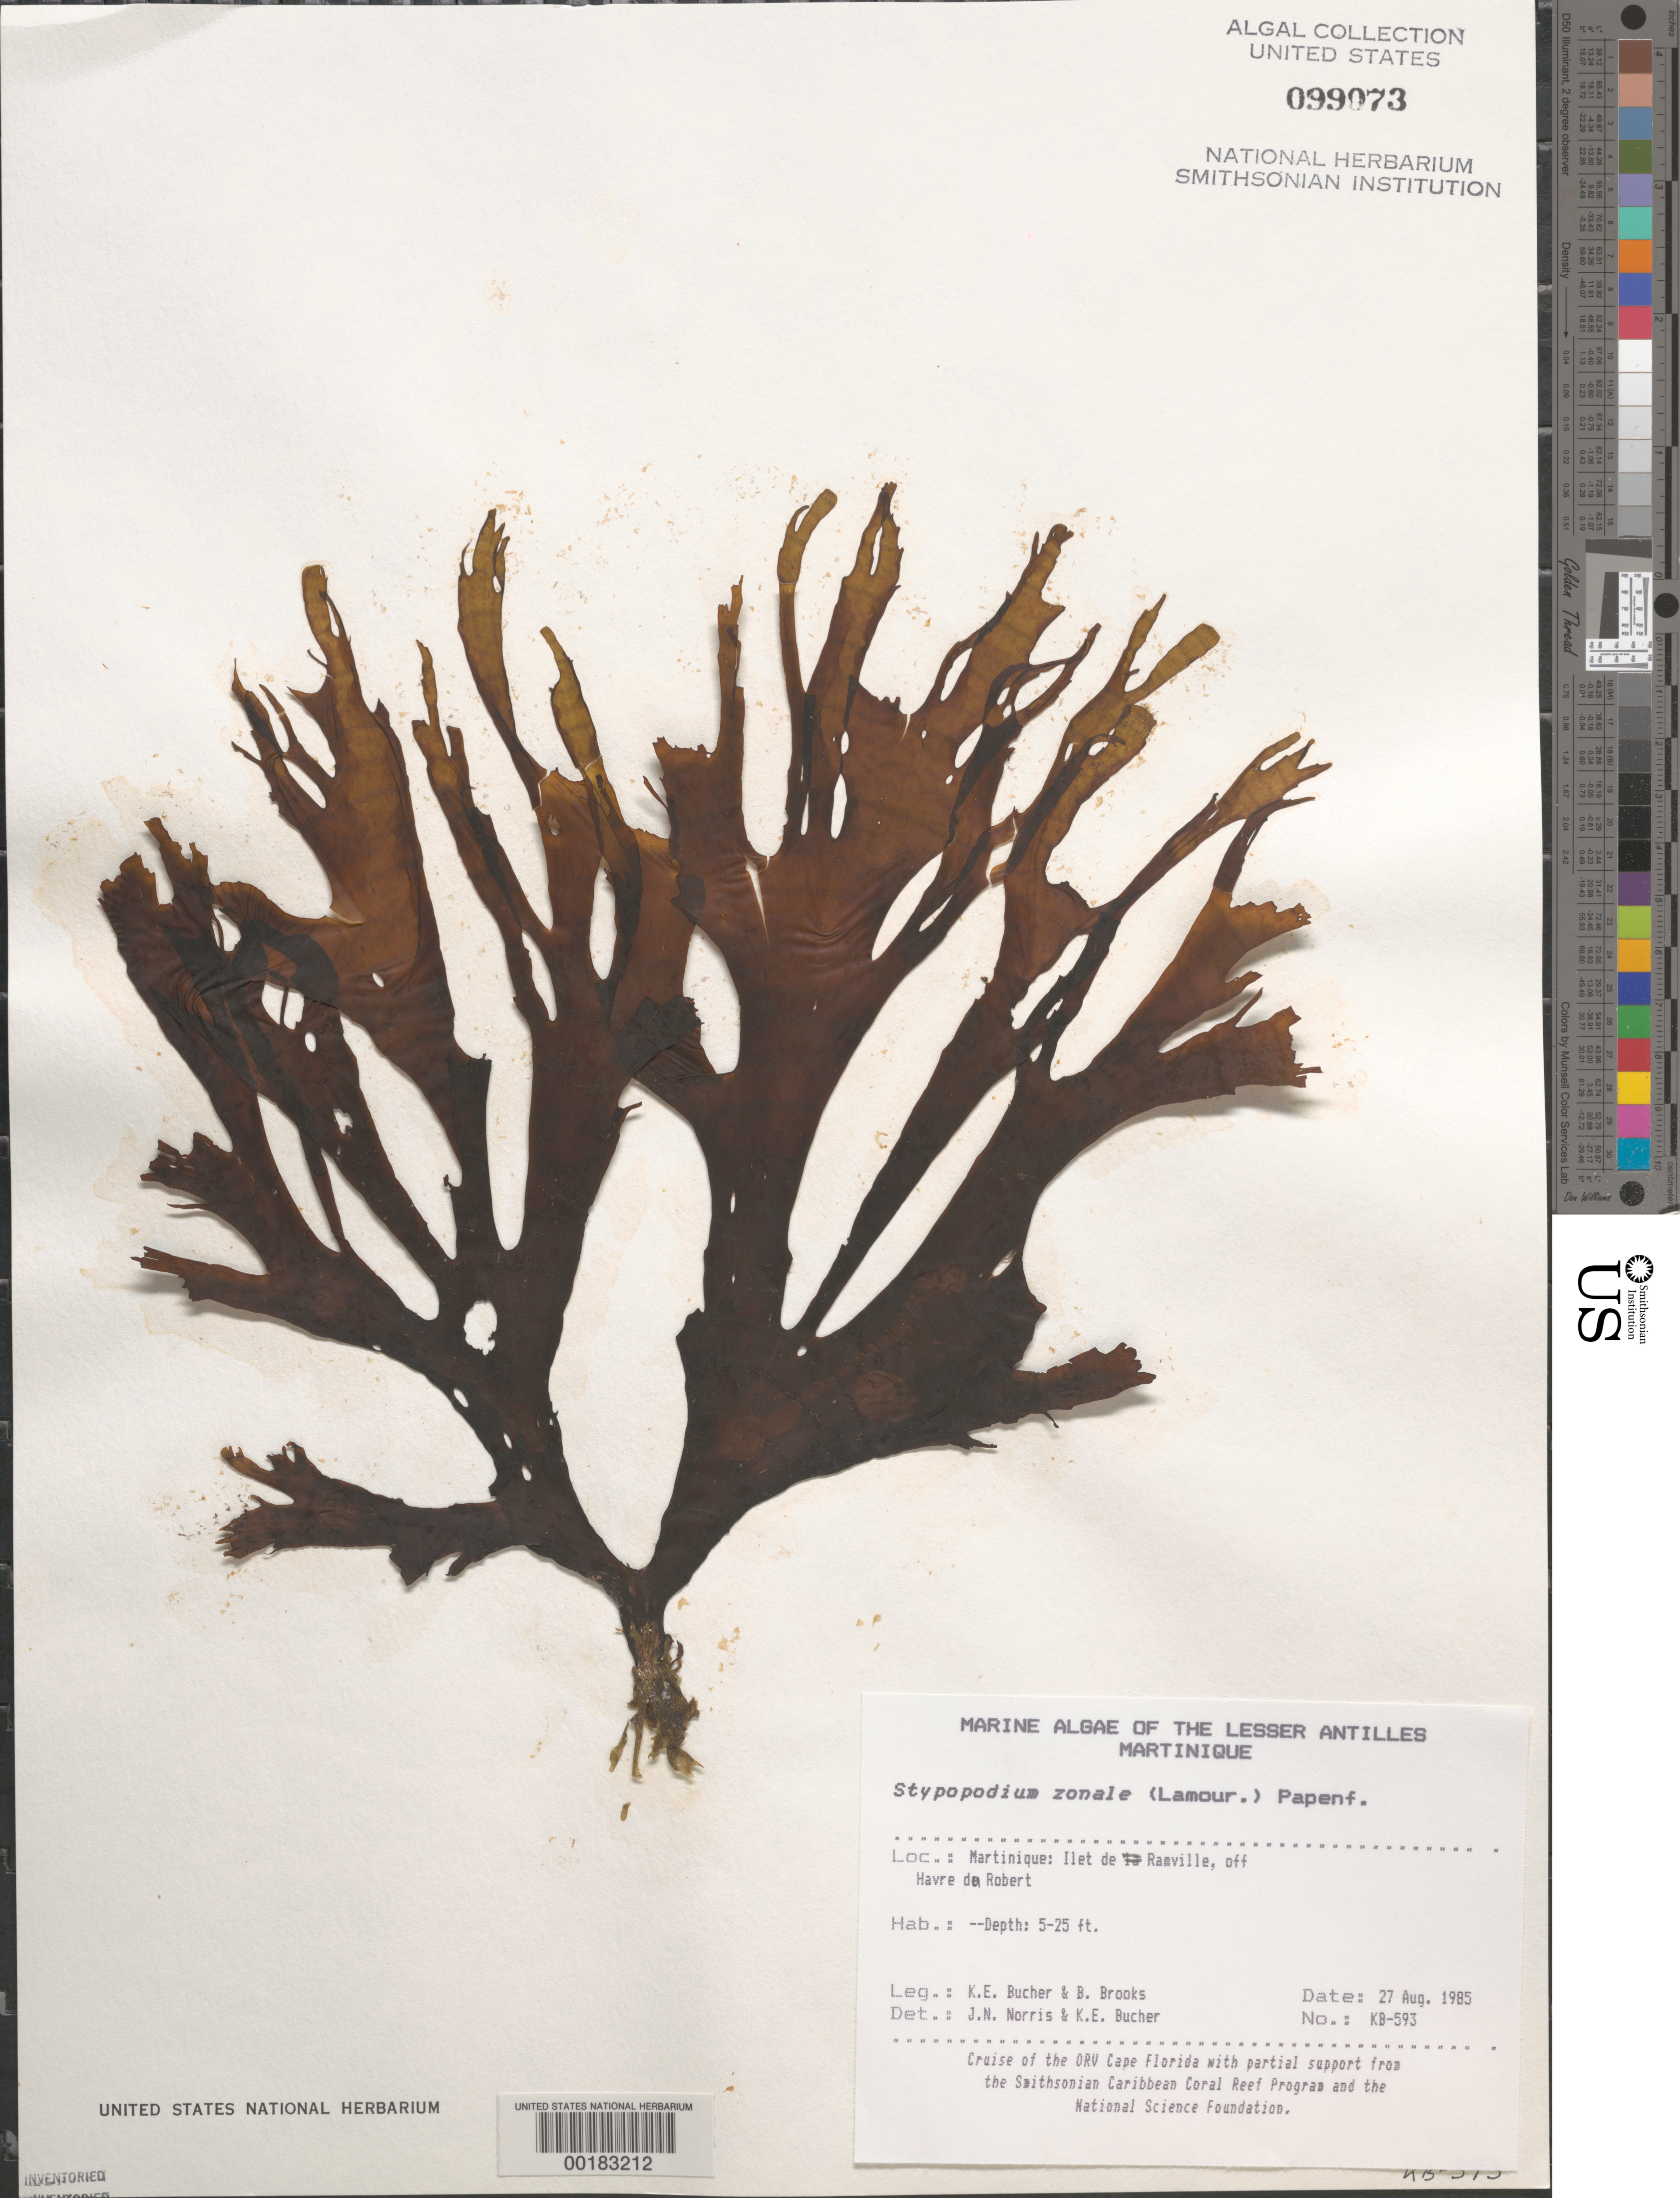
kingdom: Chromista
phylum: Ochrophyta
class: Phaeophyceae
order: Dictyotales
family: Dictyotaceae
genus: Stypopodium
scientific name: Stypopodium zonale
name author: (J.V.Lamouroux) Papenf.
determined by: Norris, J. N.; Bucher, K. E.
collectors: K. E. Bucher & B. Brooks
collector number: Kb-593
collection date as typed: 27 Aug 1985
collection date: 1985-08-27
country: Martinique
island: Ilet de Ramville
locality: Off Havre du Robert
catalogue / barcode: US 99073